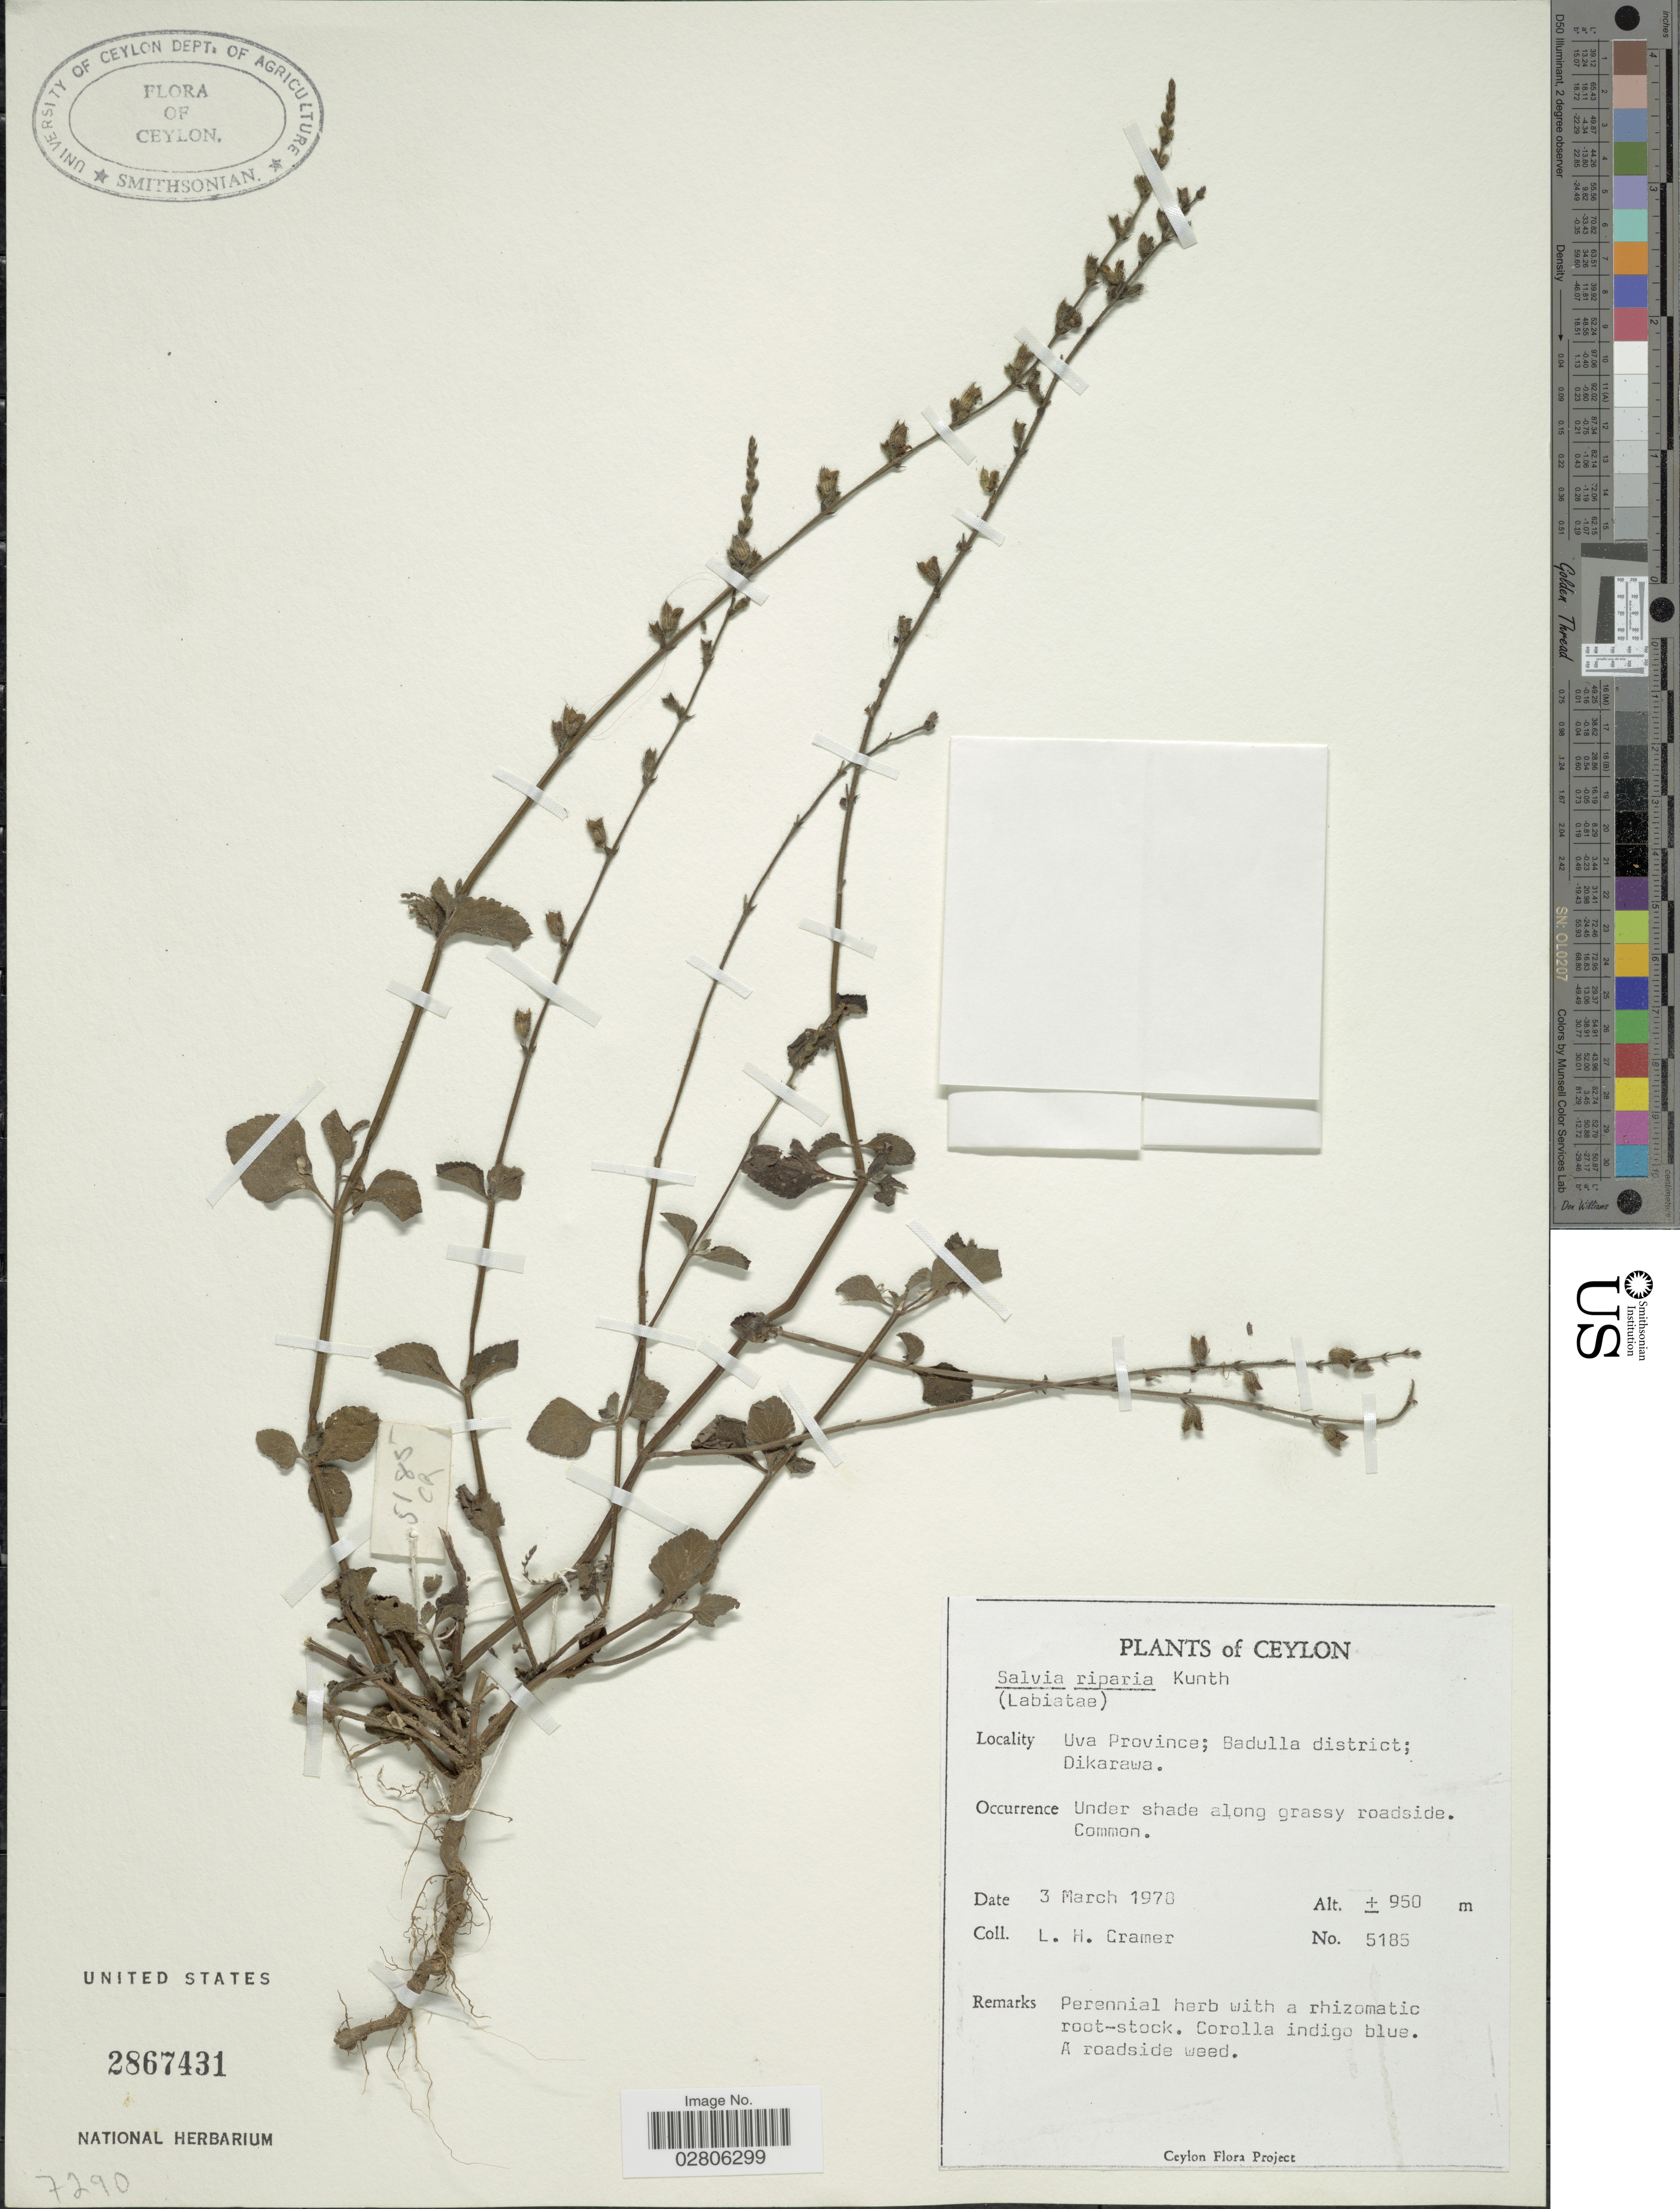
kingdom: Plantae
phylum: Tracheophyta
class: Magnoliopsida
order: Lamiales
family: Lamiaceae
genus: Salvia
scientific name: Salvia riparia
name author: Kunth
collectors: L. H. Cramer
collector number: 5185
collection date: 1978-03-03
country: Sri Lanka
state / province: Uva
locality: Ceylon, Uva Province, Badulla district, Dikarawa.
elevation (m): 950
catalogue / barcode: US 2867431